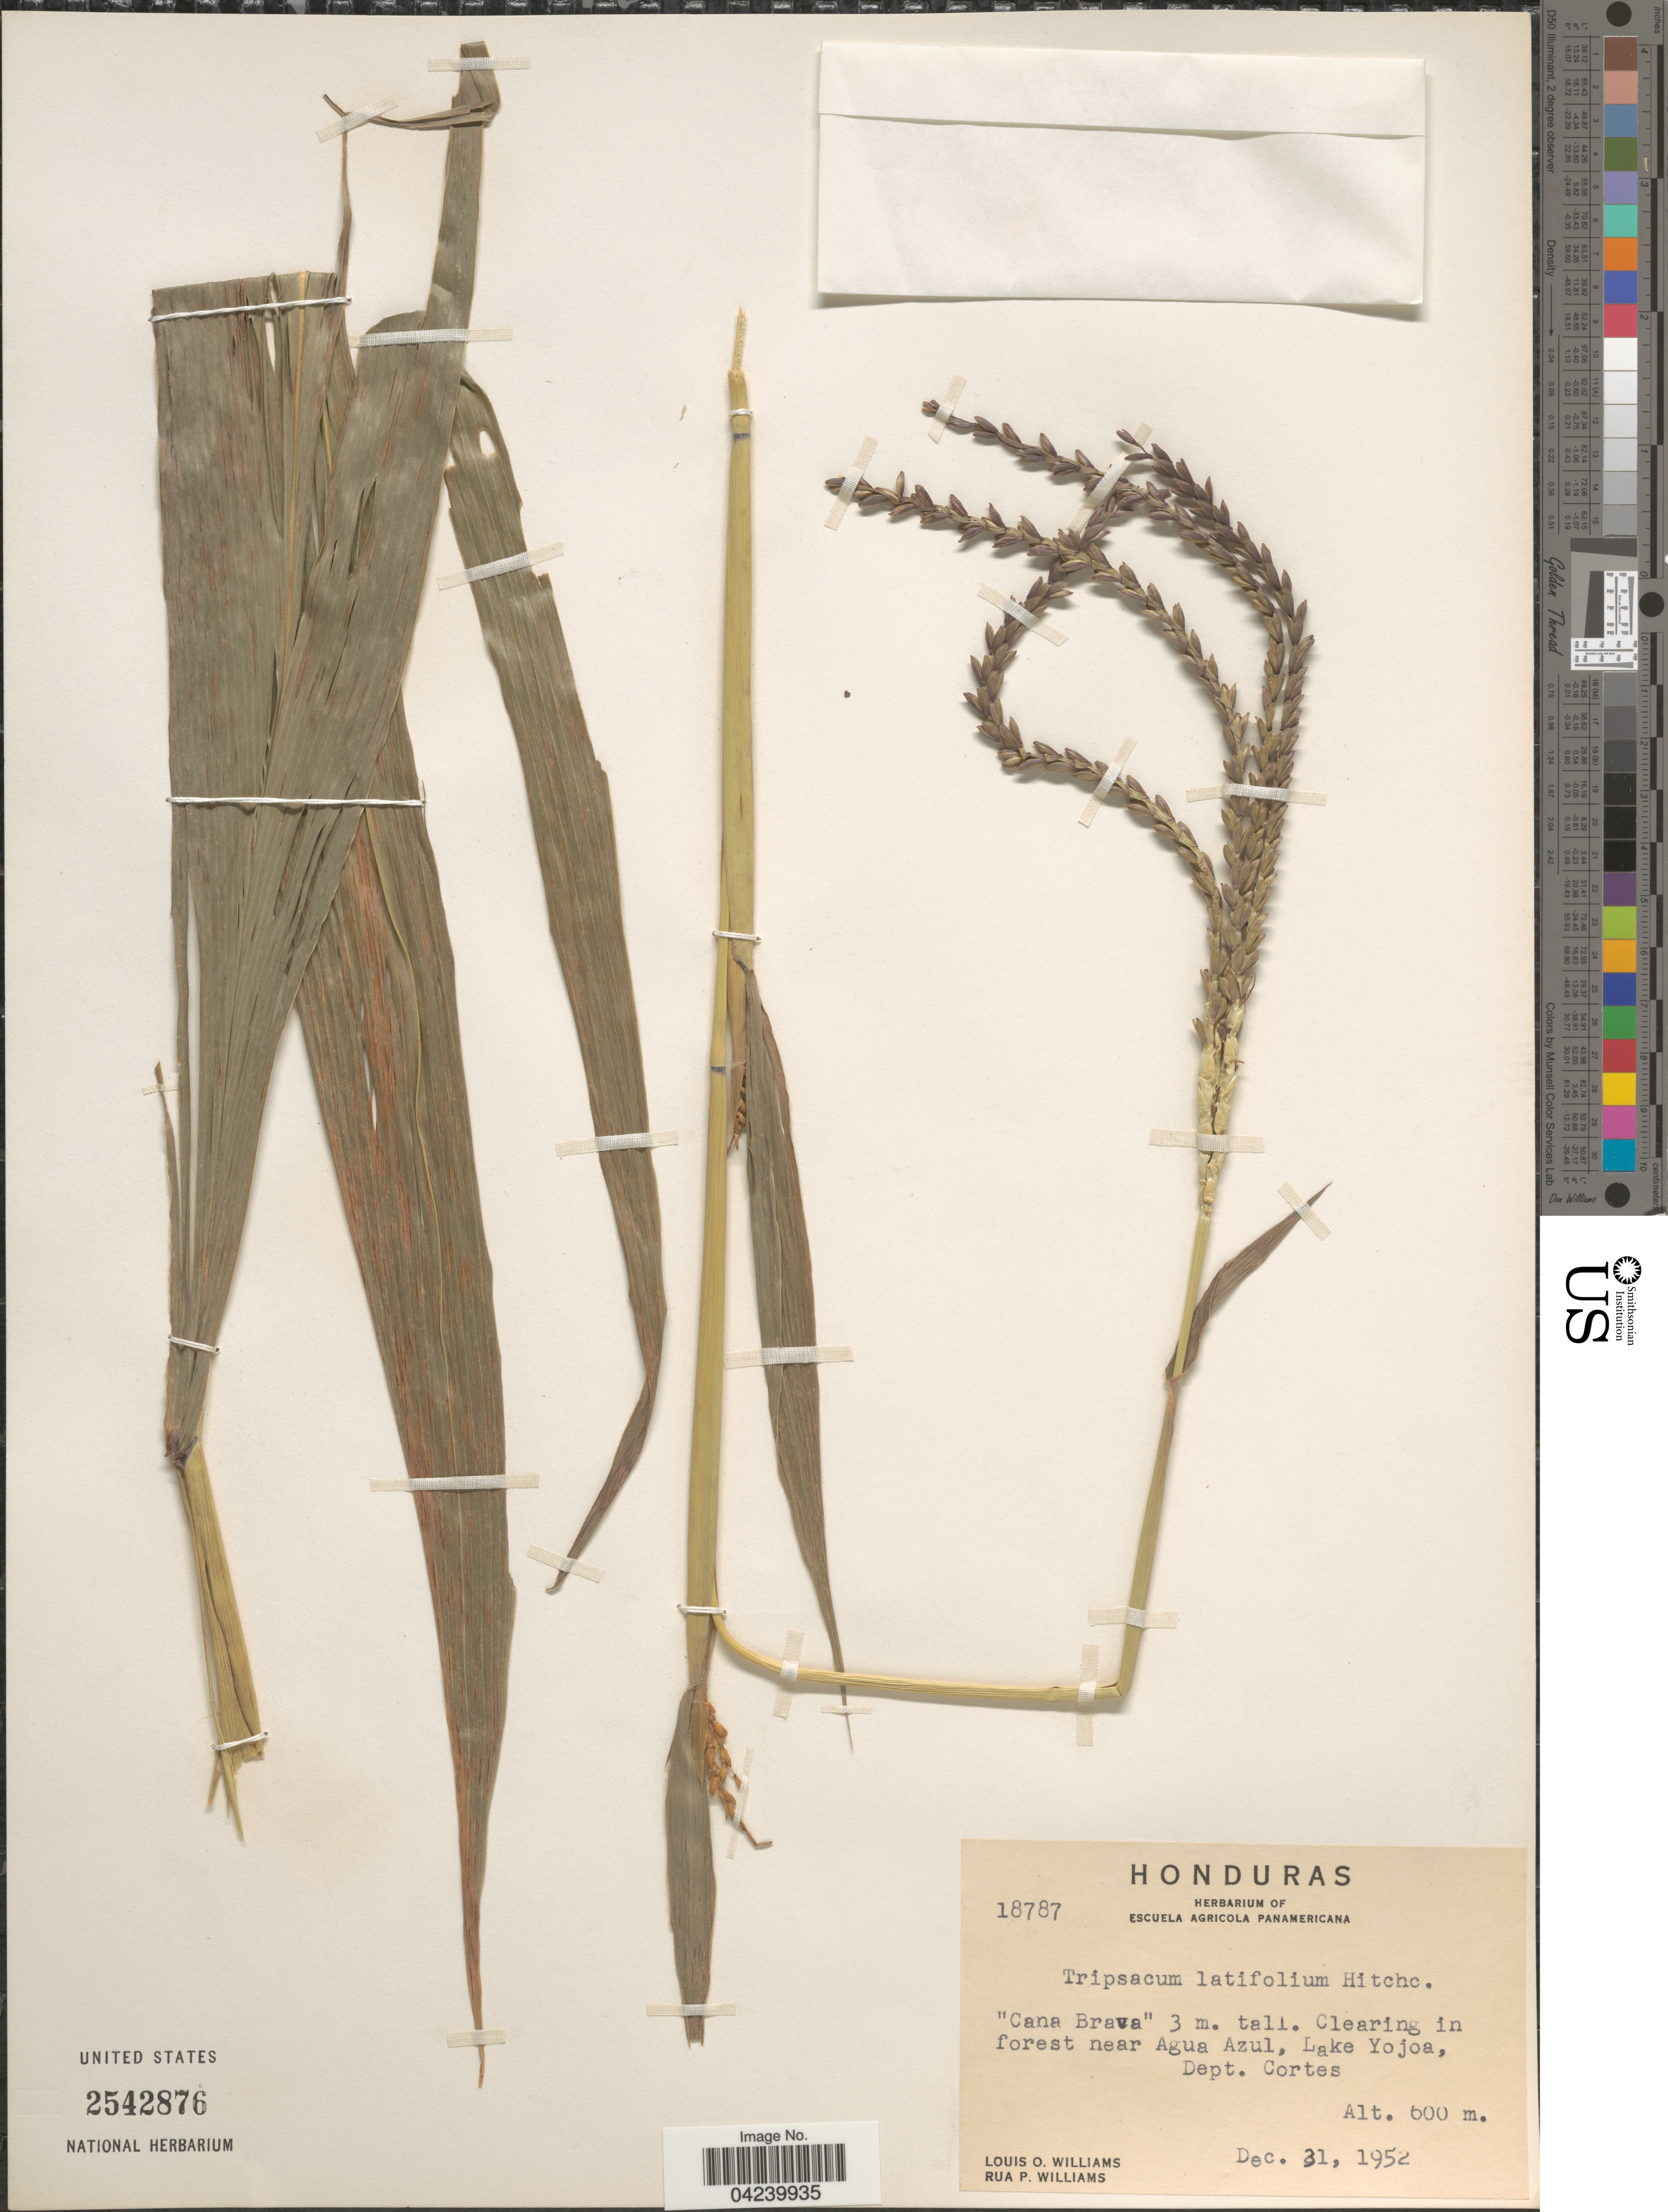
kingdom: Plantae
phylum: Tracheophyta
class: Liliopsida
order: Poales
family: Poaceae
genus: Tripsacum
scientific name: Tripsacum latifolium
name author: Hitchc.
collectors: L. O. Williams & R. P. Williams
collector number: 18787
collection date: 1952-12-31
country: Honduras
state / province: Cortes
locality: Clearing in forest near Agua Azul, Lake Yojoa, Dept. Cortes.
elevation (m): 600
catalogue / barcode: US 2542876